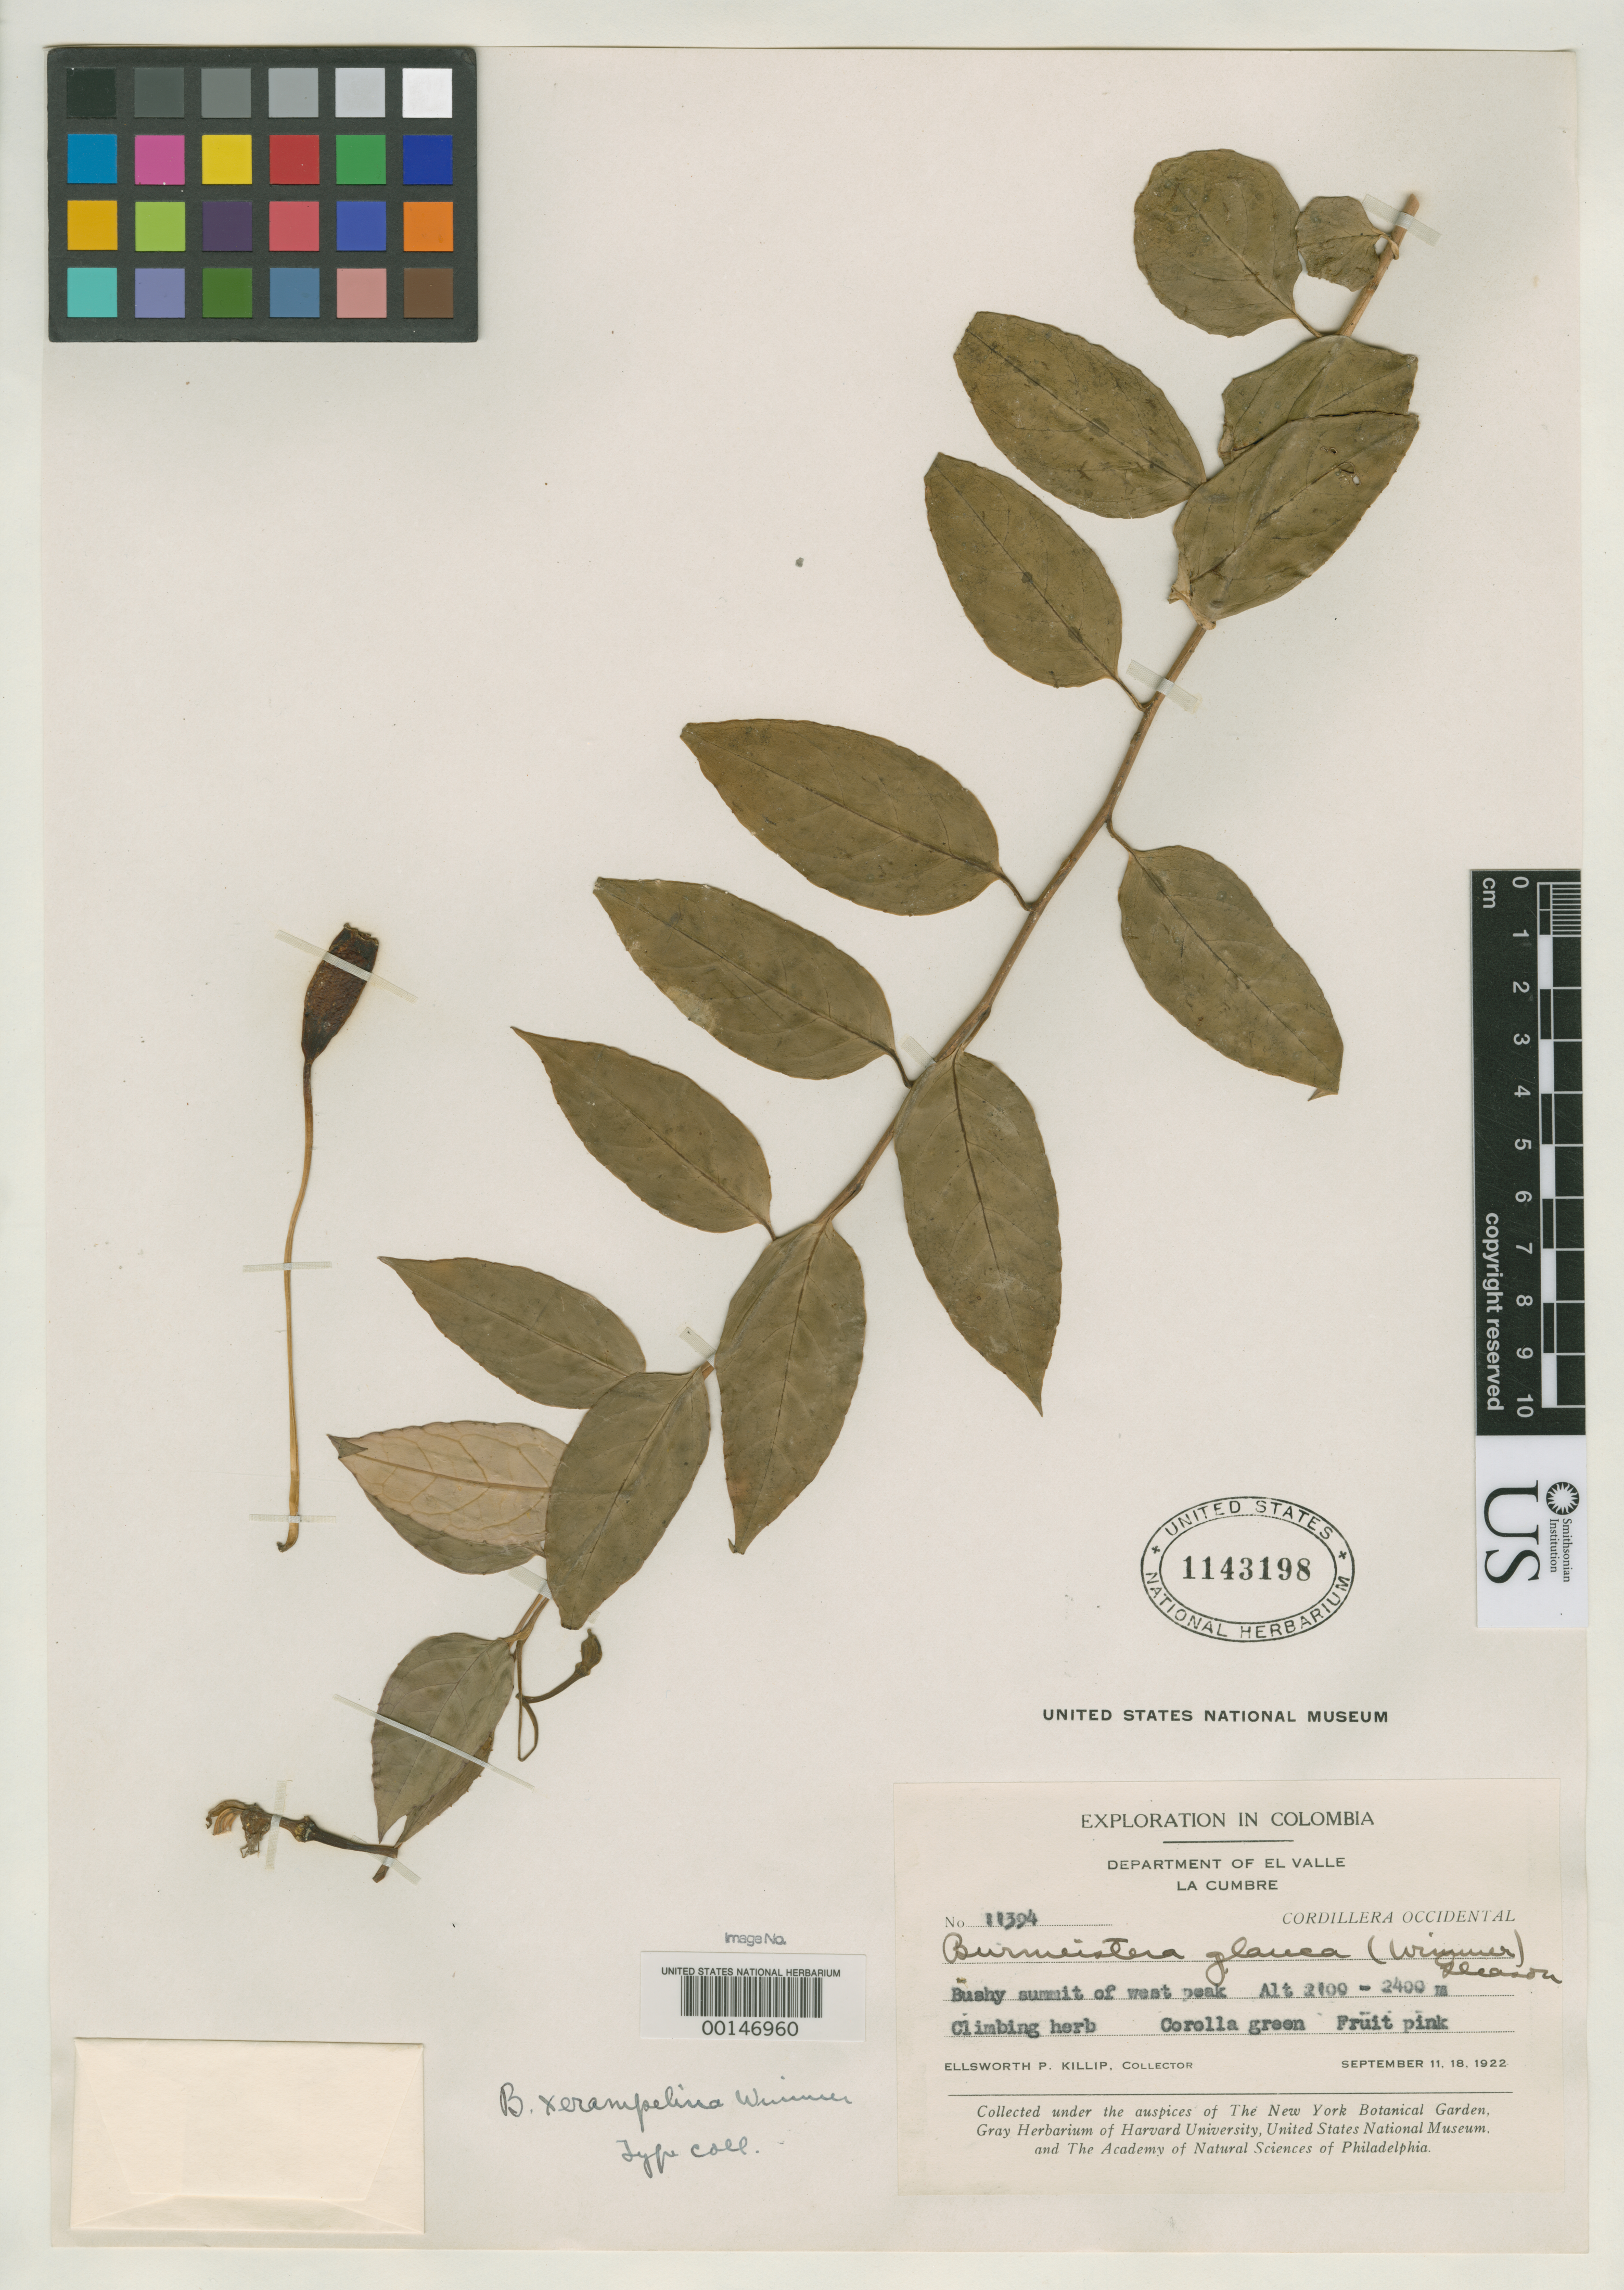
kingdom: Plantae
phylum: Tracheophyta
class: Magnoliopsida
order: Asterales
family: Campanulaceae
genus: Burmeistera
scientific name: Burmeistera xerampelina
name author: E. Wimm.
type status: Isotype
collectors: E. P. Killip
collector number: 11394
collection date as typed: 11 Sep 1922 to 18 Sep 1922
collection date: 1922-09-11/1922-09-18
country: Colombia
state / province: Valle del Cauca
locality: Cordillera Occidental, La Cumbe.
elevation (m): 2100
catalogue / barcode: US 1143198